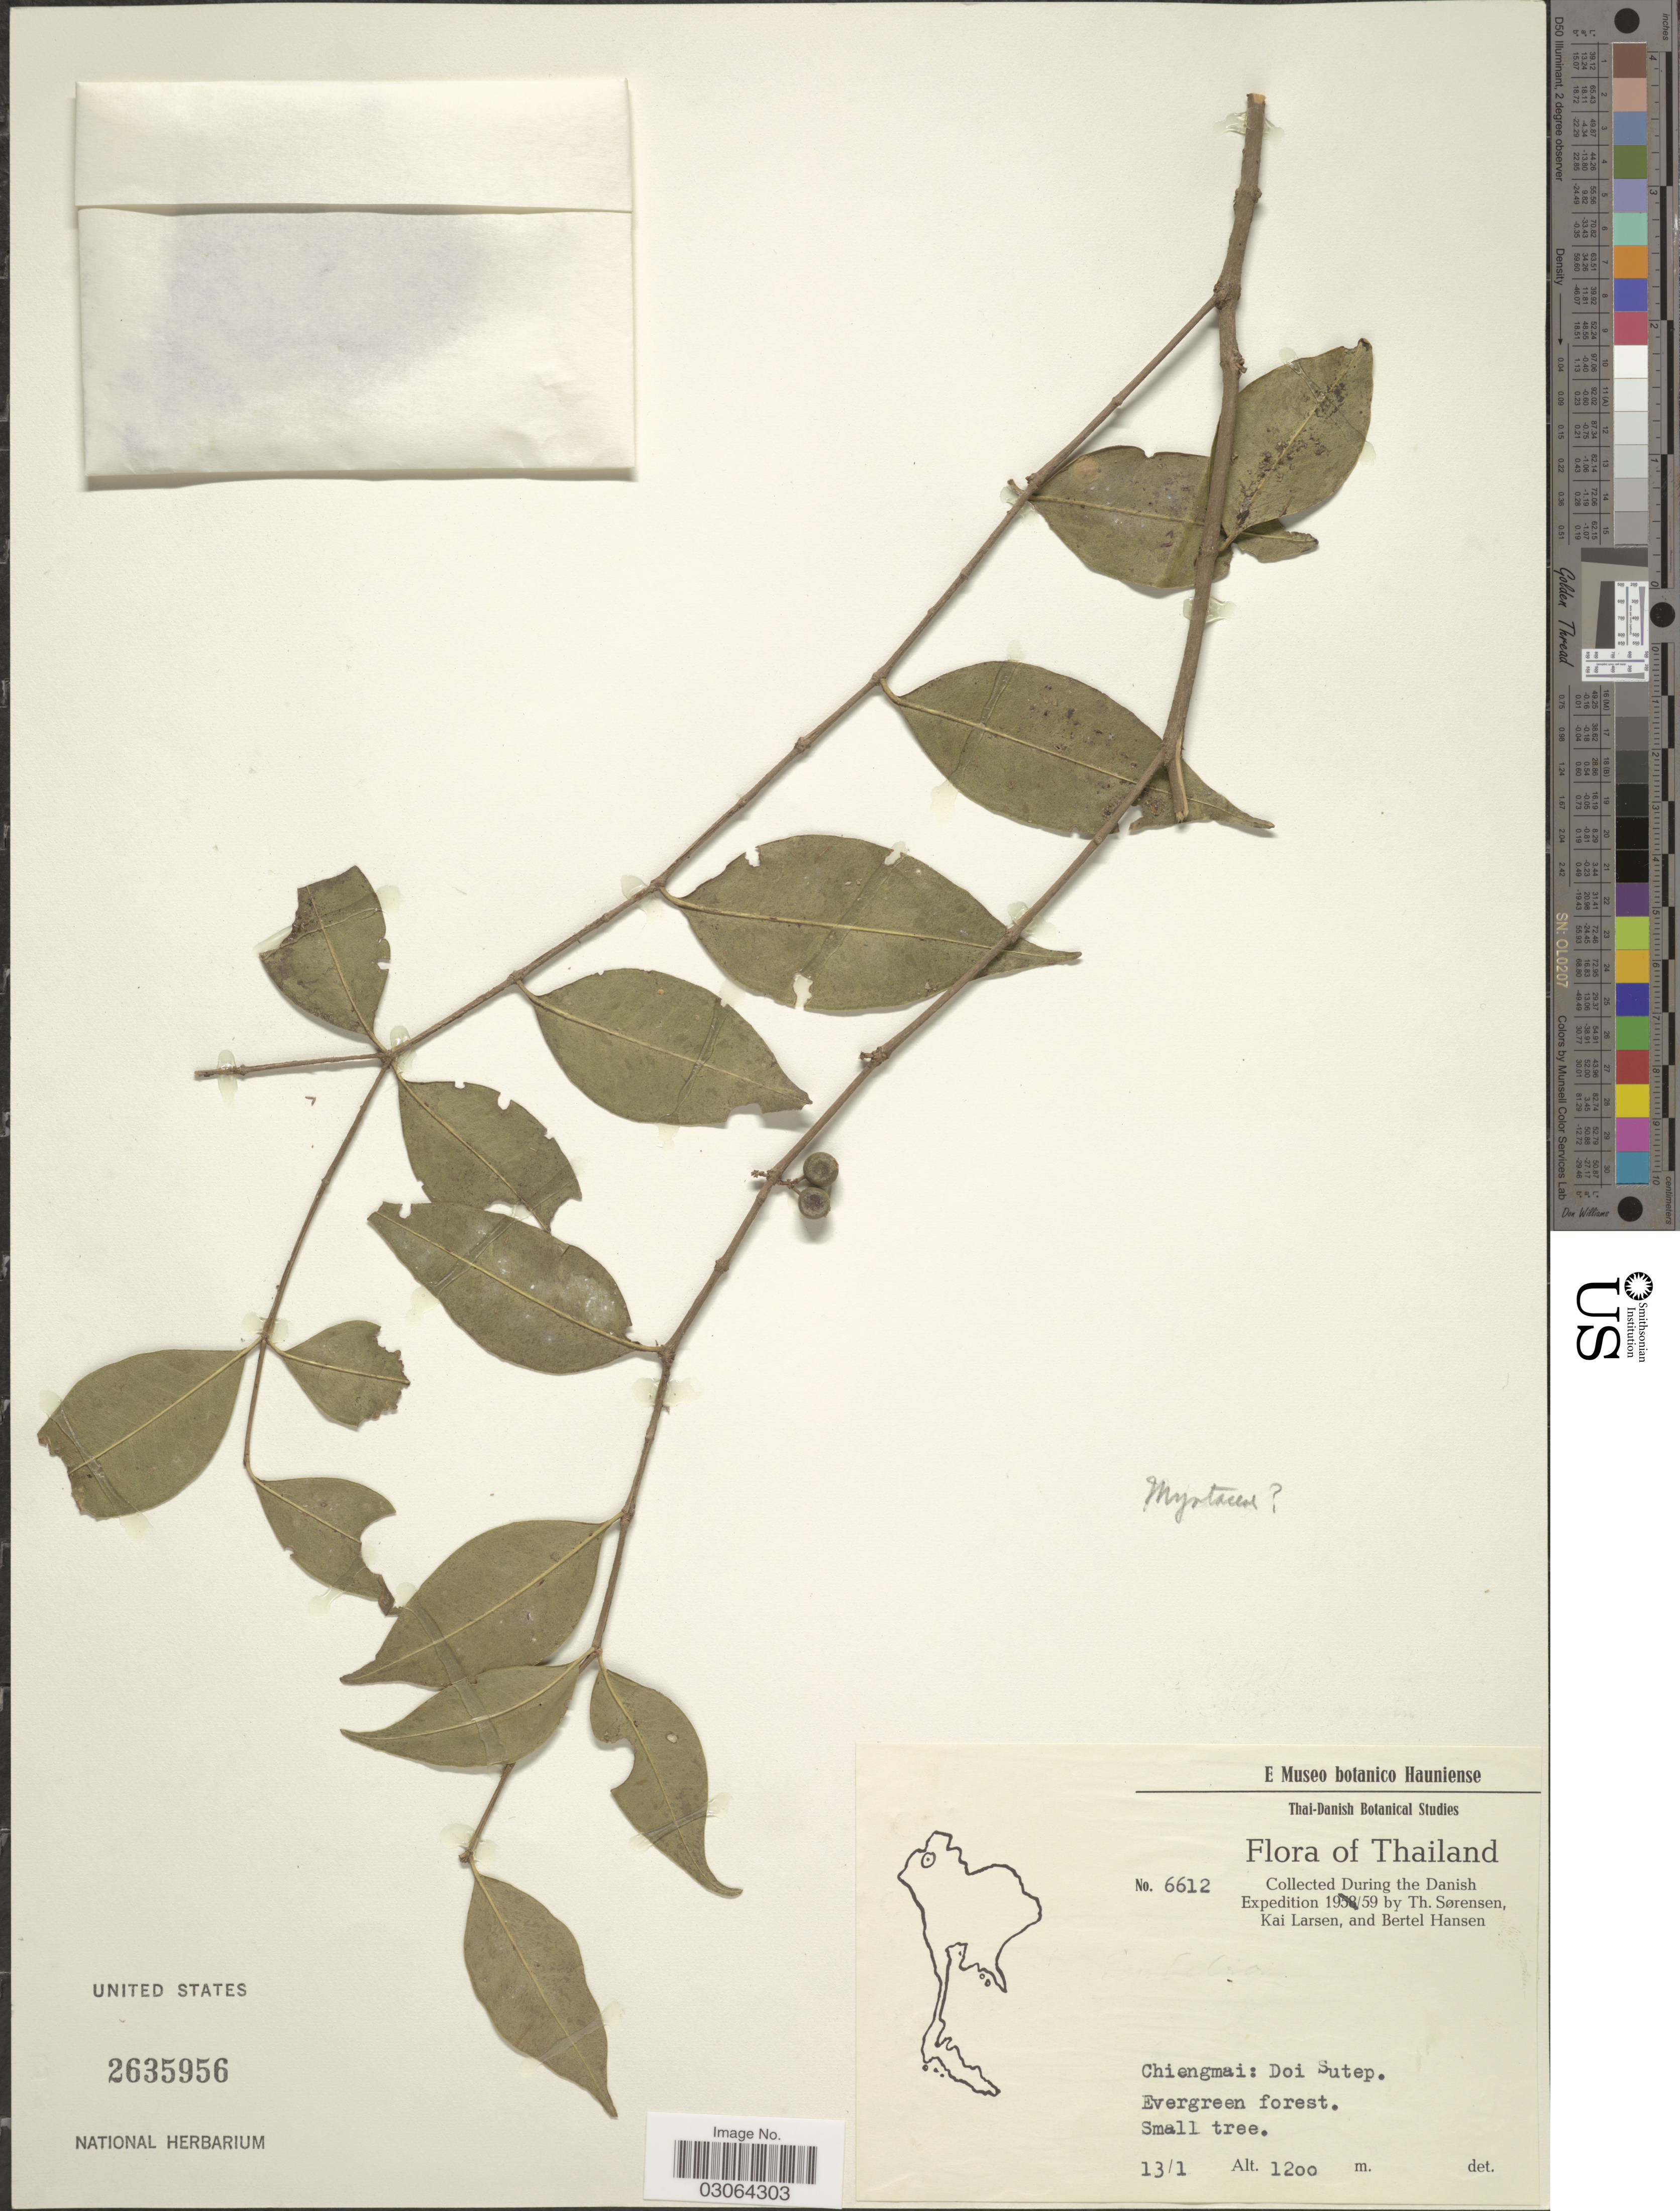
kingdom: Plantae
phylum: Tracheophyta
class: Magnoliopsida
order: Myrtales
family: Myrtaceae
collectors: T. Sorensen, K. Larsen & B. Hansen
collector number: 6612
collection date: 1959-01-13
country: Thailand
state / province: Chiang Mai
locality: Chiengmai: Doi Sutep.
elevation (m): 1200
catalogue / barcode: US 2635956